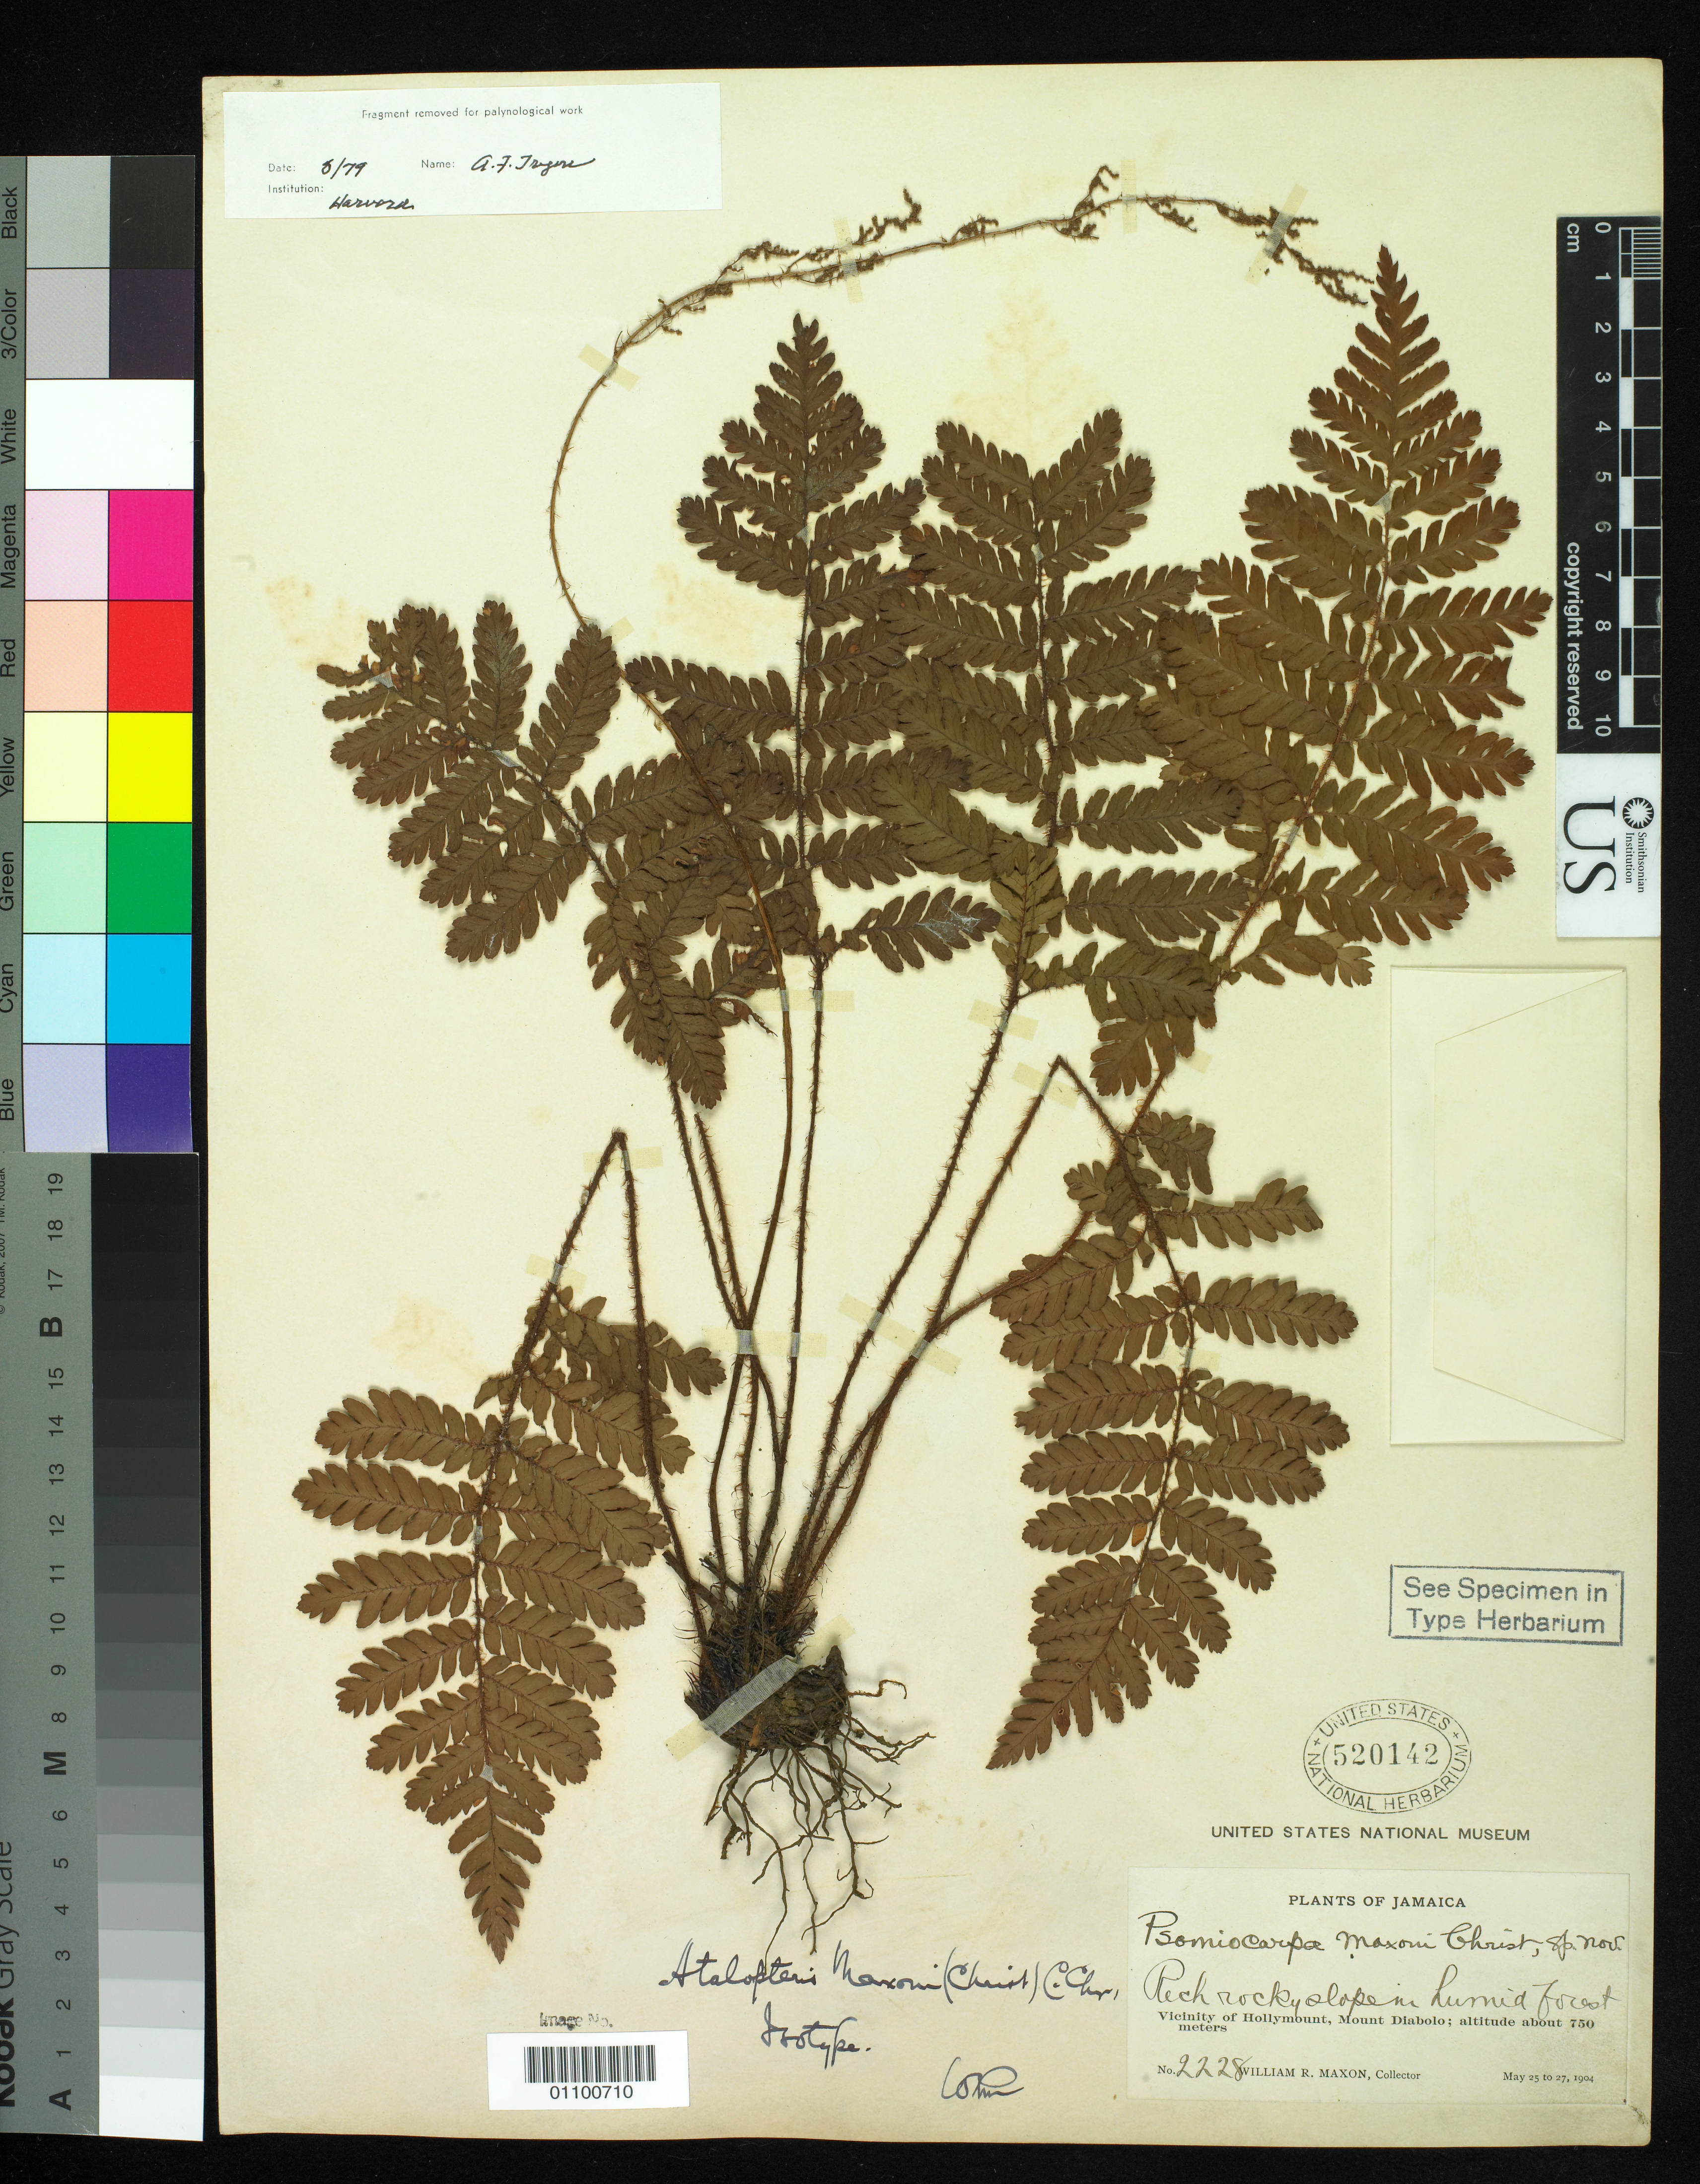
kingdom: Plantae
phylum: Tracheophyta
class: Polypodiopsida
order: Polypodiales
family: Tectariaceae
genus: Psomiocarpa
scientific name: Psomiocarpa maxonii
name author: Christ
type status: Isotype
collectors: W. R. Maxon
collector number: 2228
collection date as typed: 25 May 1904 to 27 May 1904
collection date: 1904-05-25/1904-05-27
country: Jamaica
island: Greater Antilles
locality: Vicinity of Hollymount, Mount Diabolo.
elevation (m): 750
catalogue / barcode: US 520142